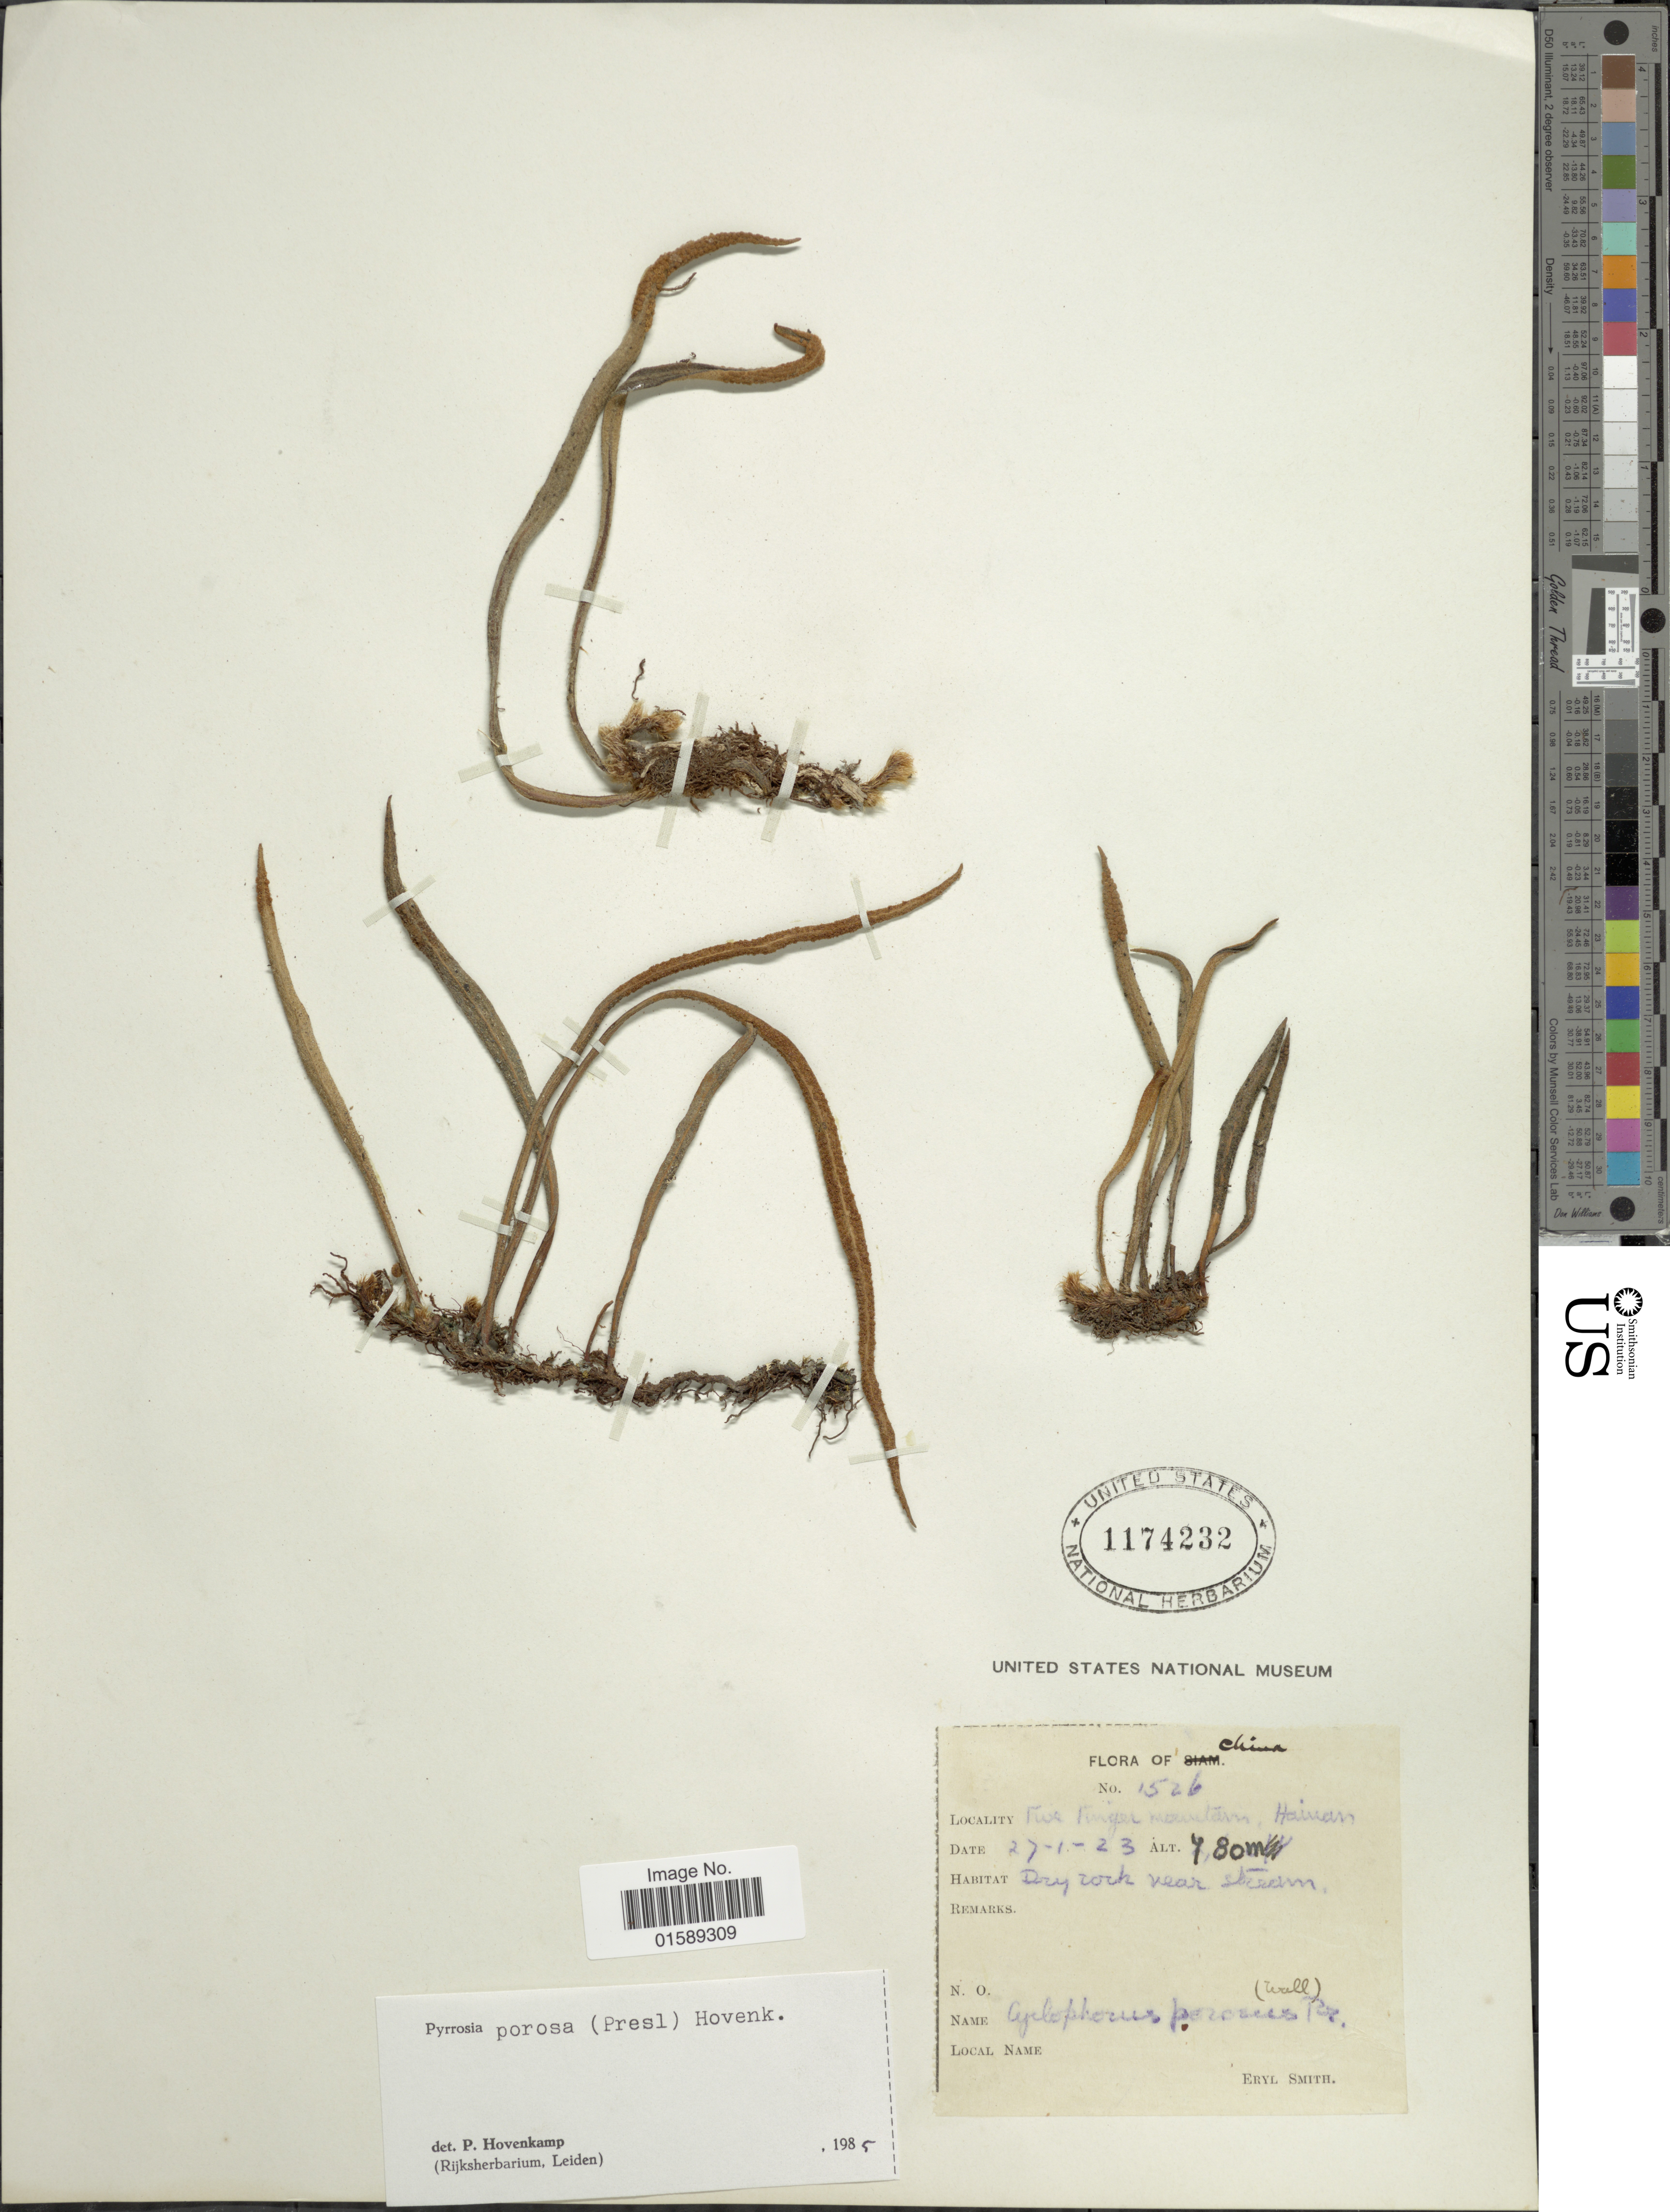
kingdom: Plantae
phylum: Tracheophyta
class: Polypodiopsida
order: Polypodiales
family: Polypodiaceae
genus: Pyrrosia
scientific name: Pyrrosia porosa var. porosa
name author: (C. Presl) Hovenkamp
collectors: C. E. Smith Jr.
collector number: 1526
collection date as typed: Transcribed d/m/y: 27/1/23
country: China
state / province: Hainan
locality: Five Finger mountain, Dry work near stream.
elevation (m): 780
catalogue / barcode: US 1174232